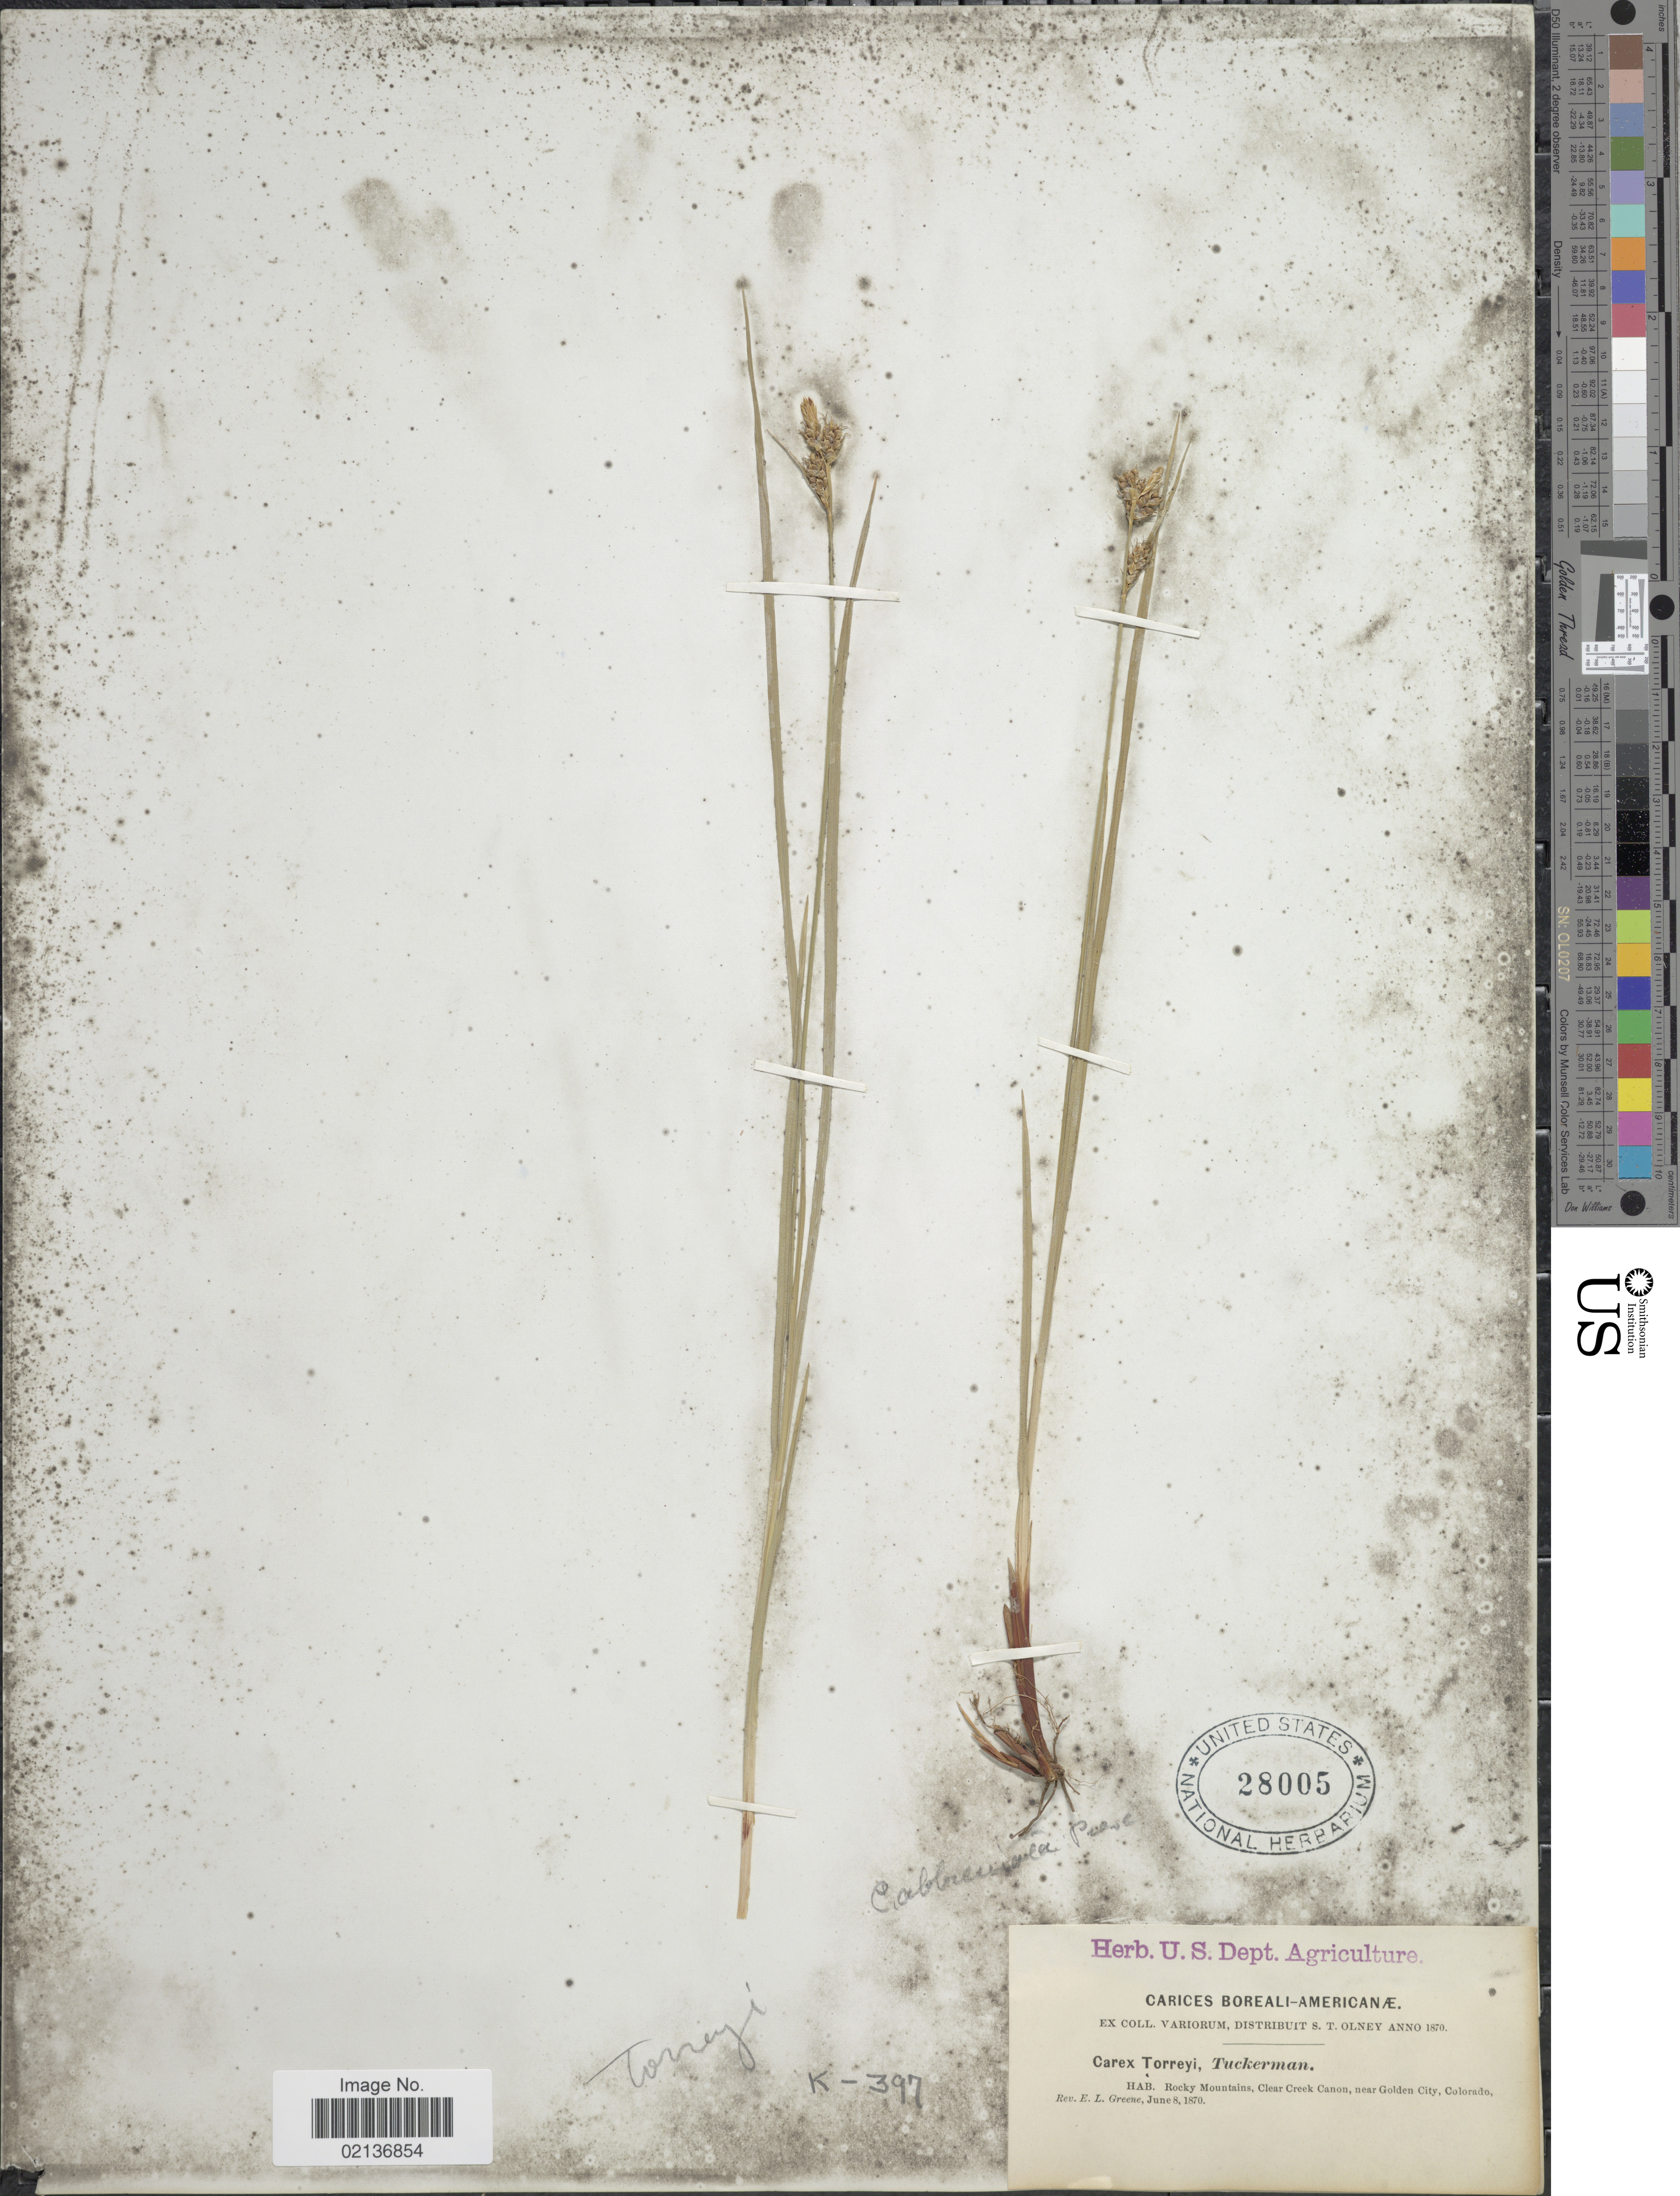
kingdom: Plantae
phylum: Tracheophyta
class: Liliopsida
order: Poales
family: Cyperaceae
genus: Carex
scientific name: Carex torreyi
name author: Tuck.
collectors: E. L. Greene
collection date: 1870-06-05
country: United States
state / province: Colorado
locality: Rocky Mountains, Clear Creek Canon, near Golden City, Colorado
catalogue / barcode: US 28005